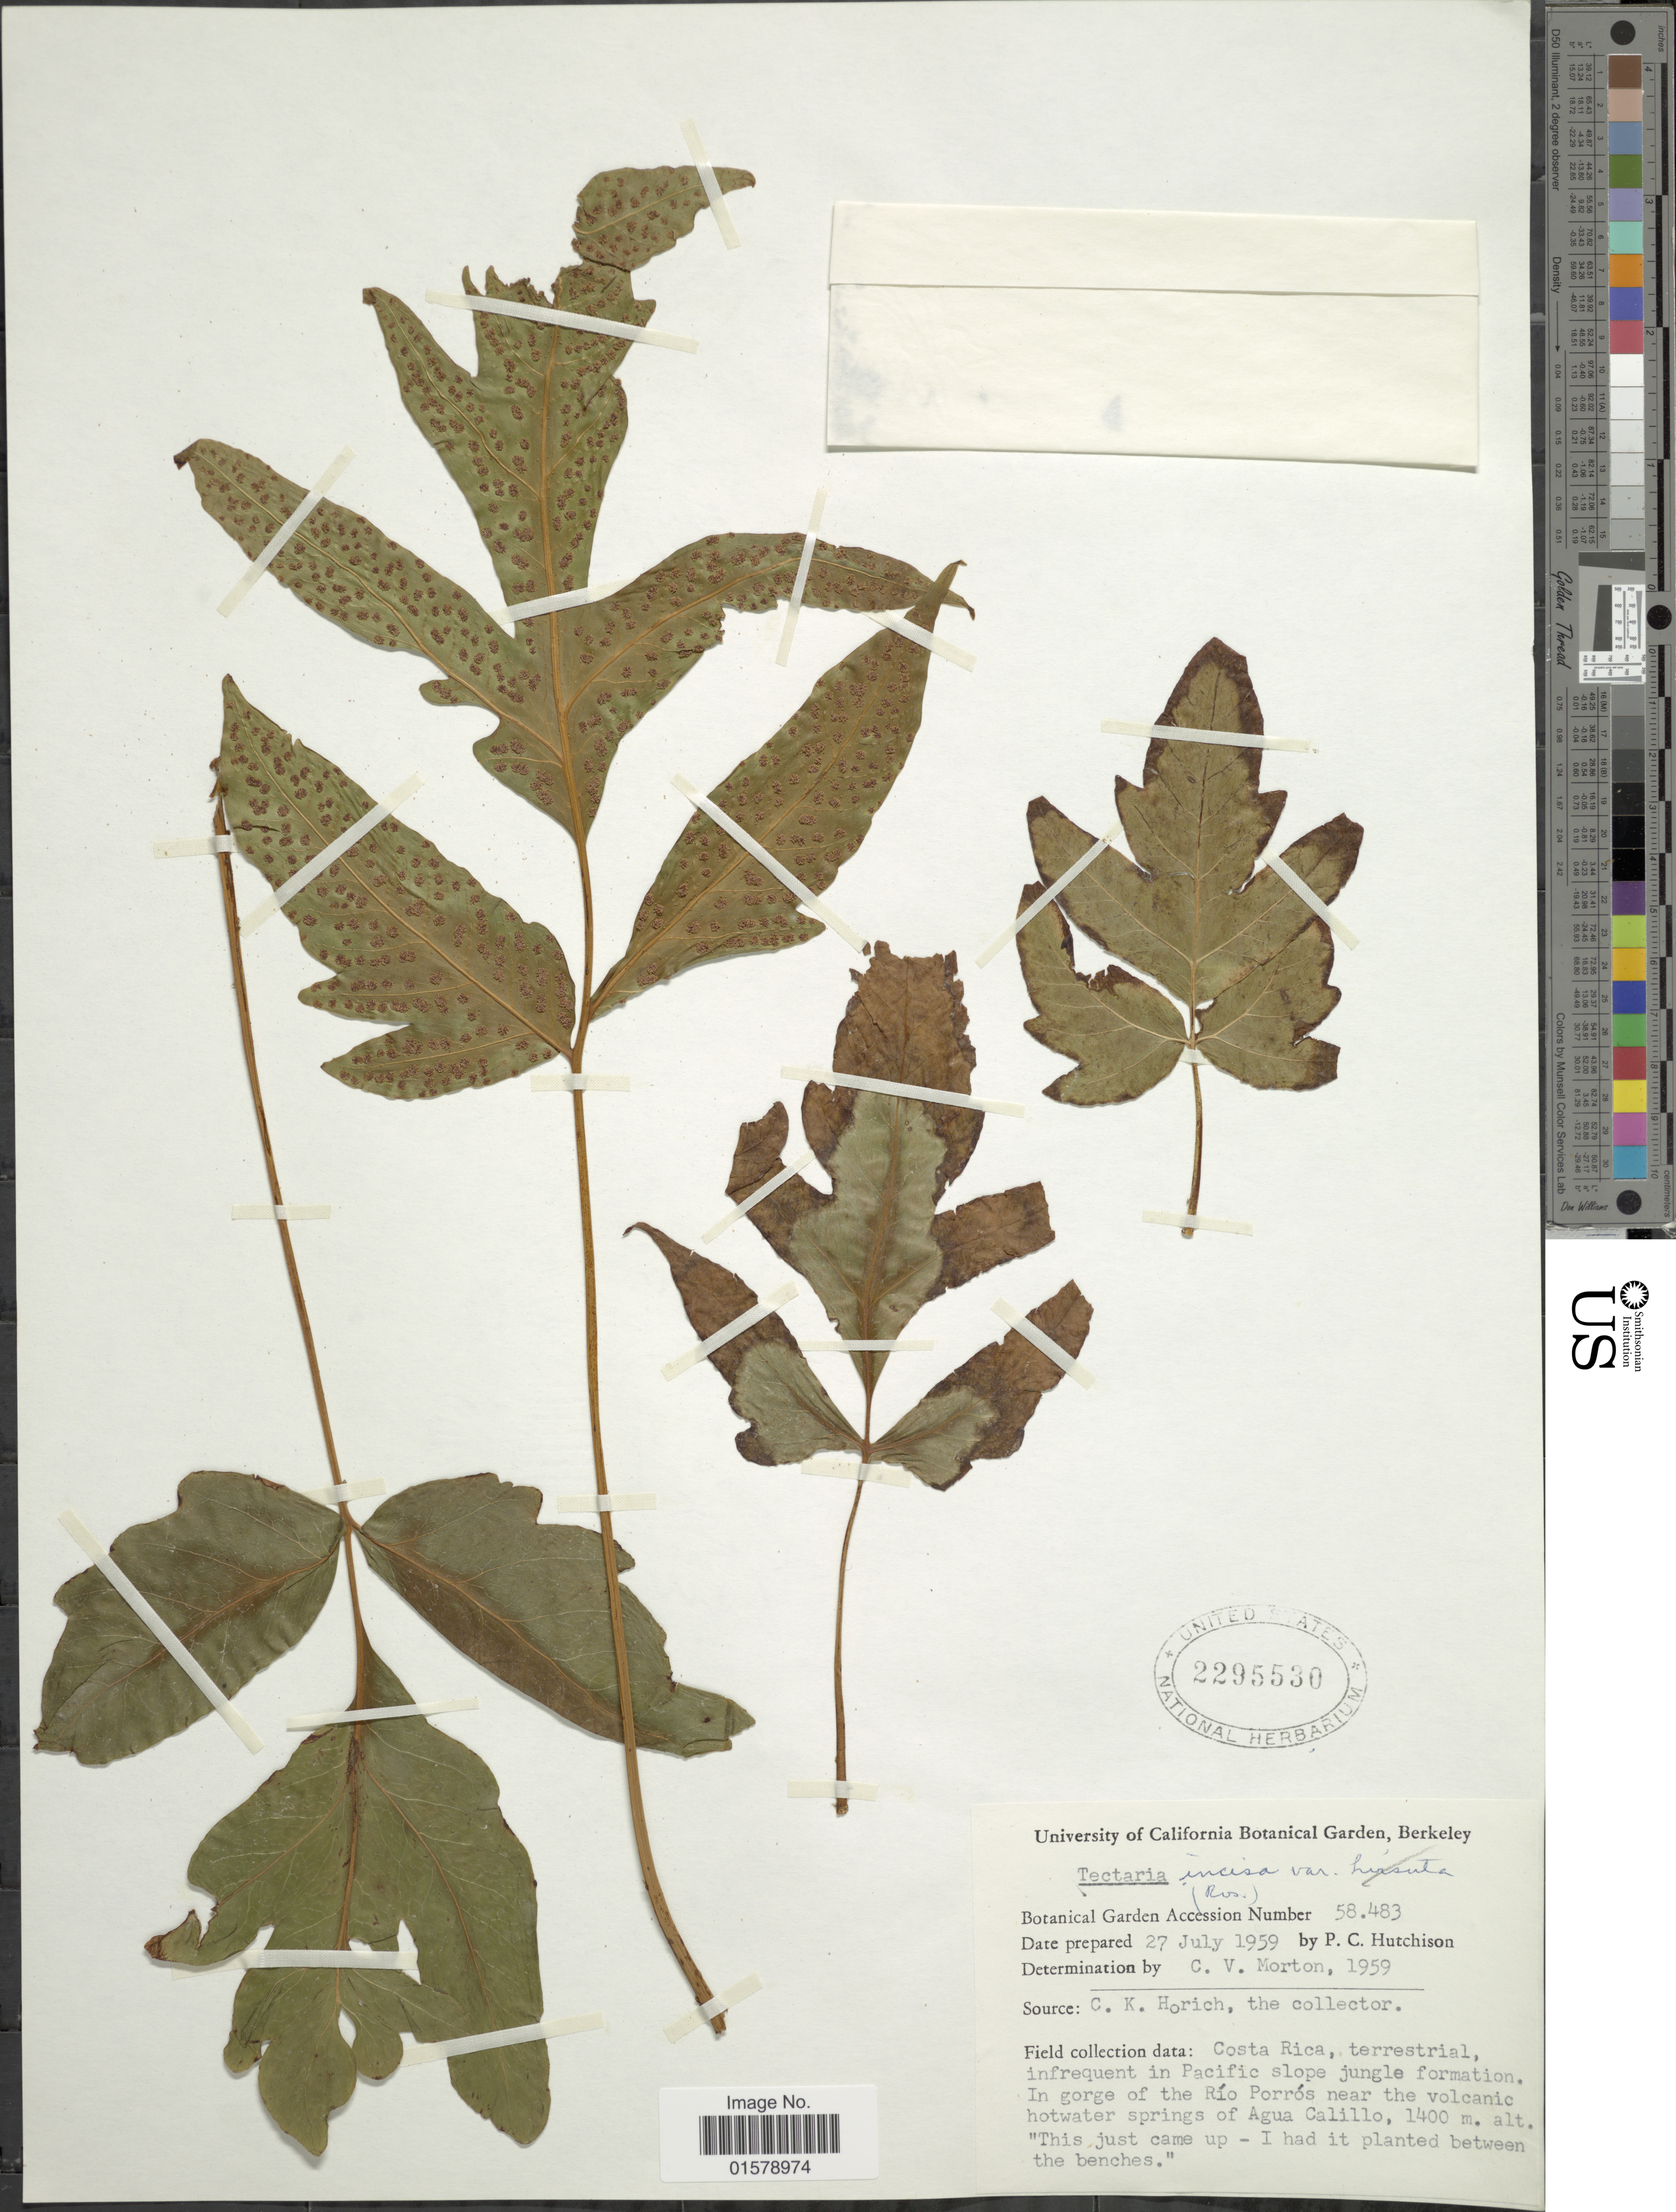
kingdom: Plantae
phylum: Tracheophyta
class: Polypodiopsida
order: Polypodiales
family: Tectariaceae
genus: Tectaria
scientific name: Tectaria transiens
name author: (C.V. Morton) A.R. Sm.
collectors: C. K. Horich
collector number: Botanical Garden Asseccion Number 58.483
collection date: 1959-07-27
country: Costa Rica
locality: In gorge of the Río Porros near the volcanic hotwater springs of Agua Calillo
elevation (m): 1400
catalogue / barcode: US 2295530